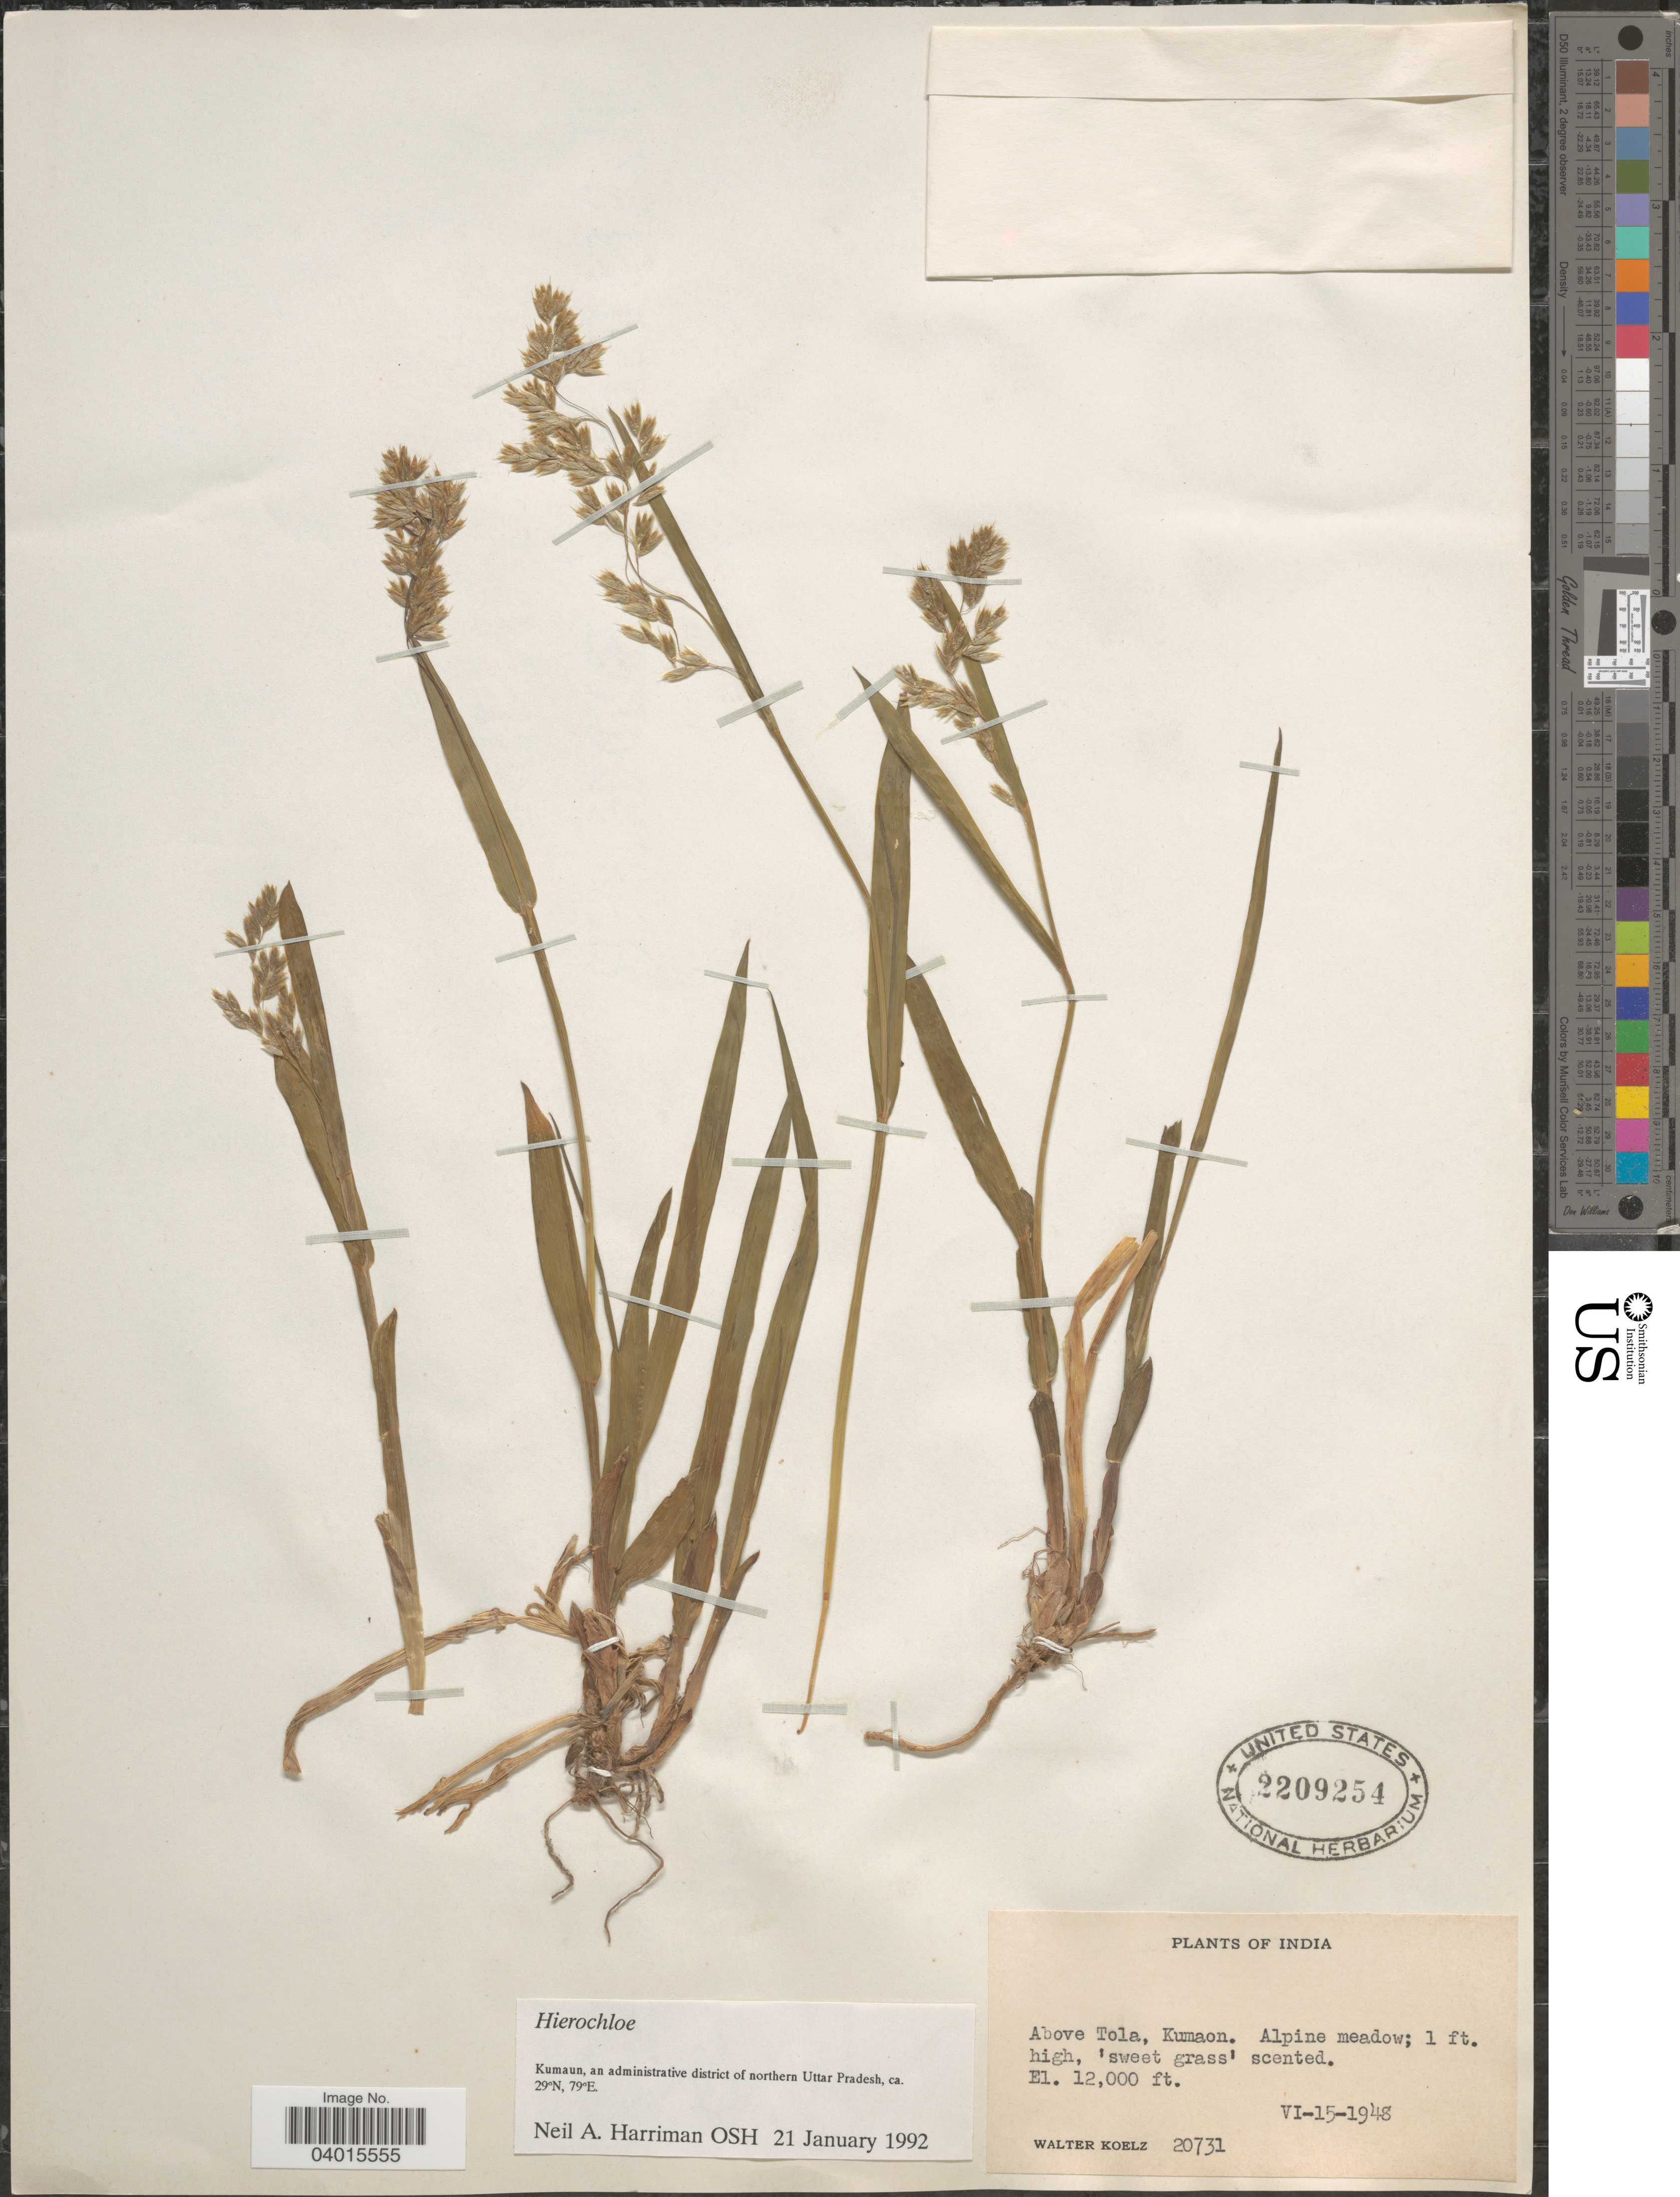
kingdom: Plantae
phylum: Tracheophyta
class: Liliopsida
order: Poales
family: Poaceae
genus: Anthoxanthum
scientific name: Anthoxanthum sp.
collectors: W. N. Koelz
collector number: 20731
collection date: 1948-06-15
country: India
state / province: Uttarakhand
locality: Above Tola, Kumaon.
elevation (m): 3658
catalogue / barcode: US 2209254